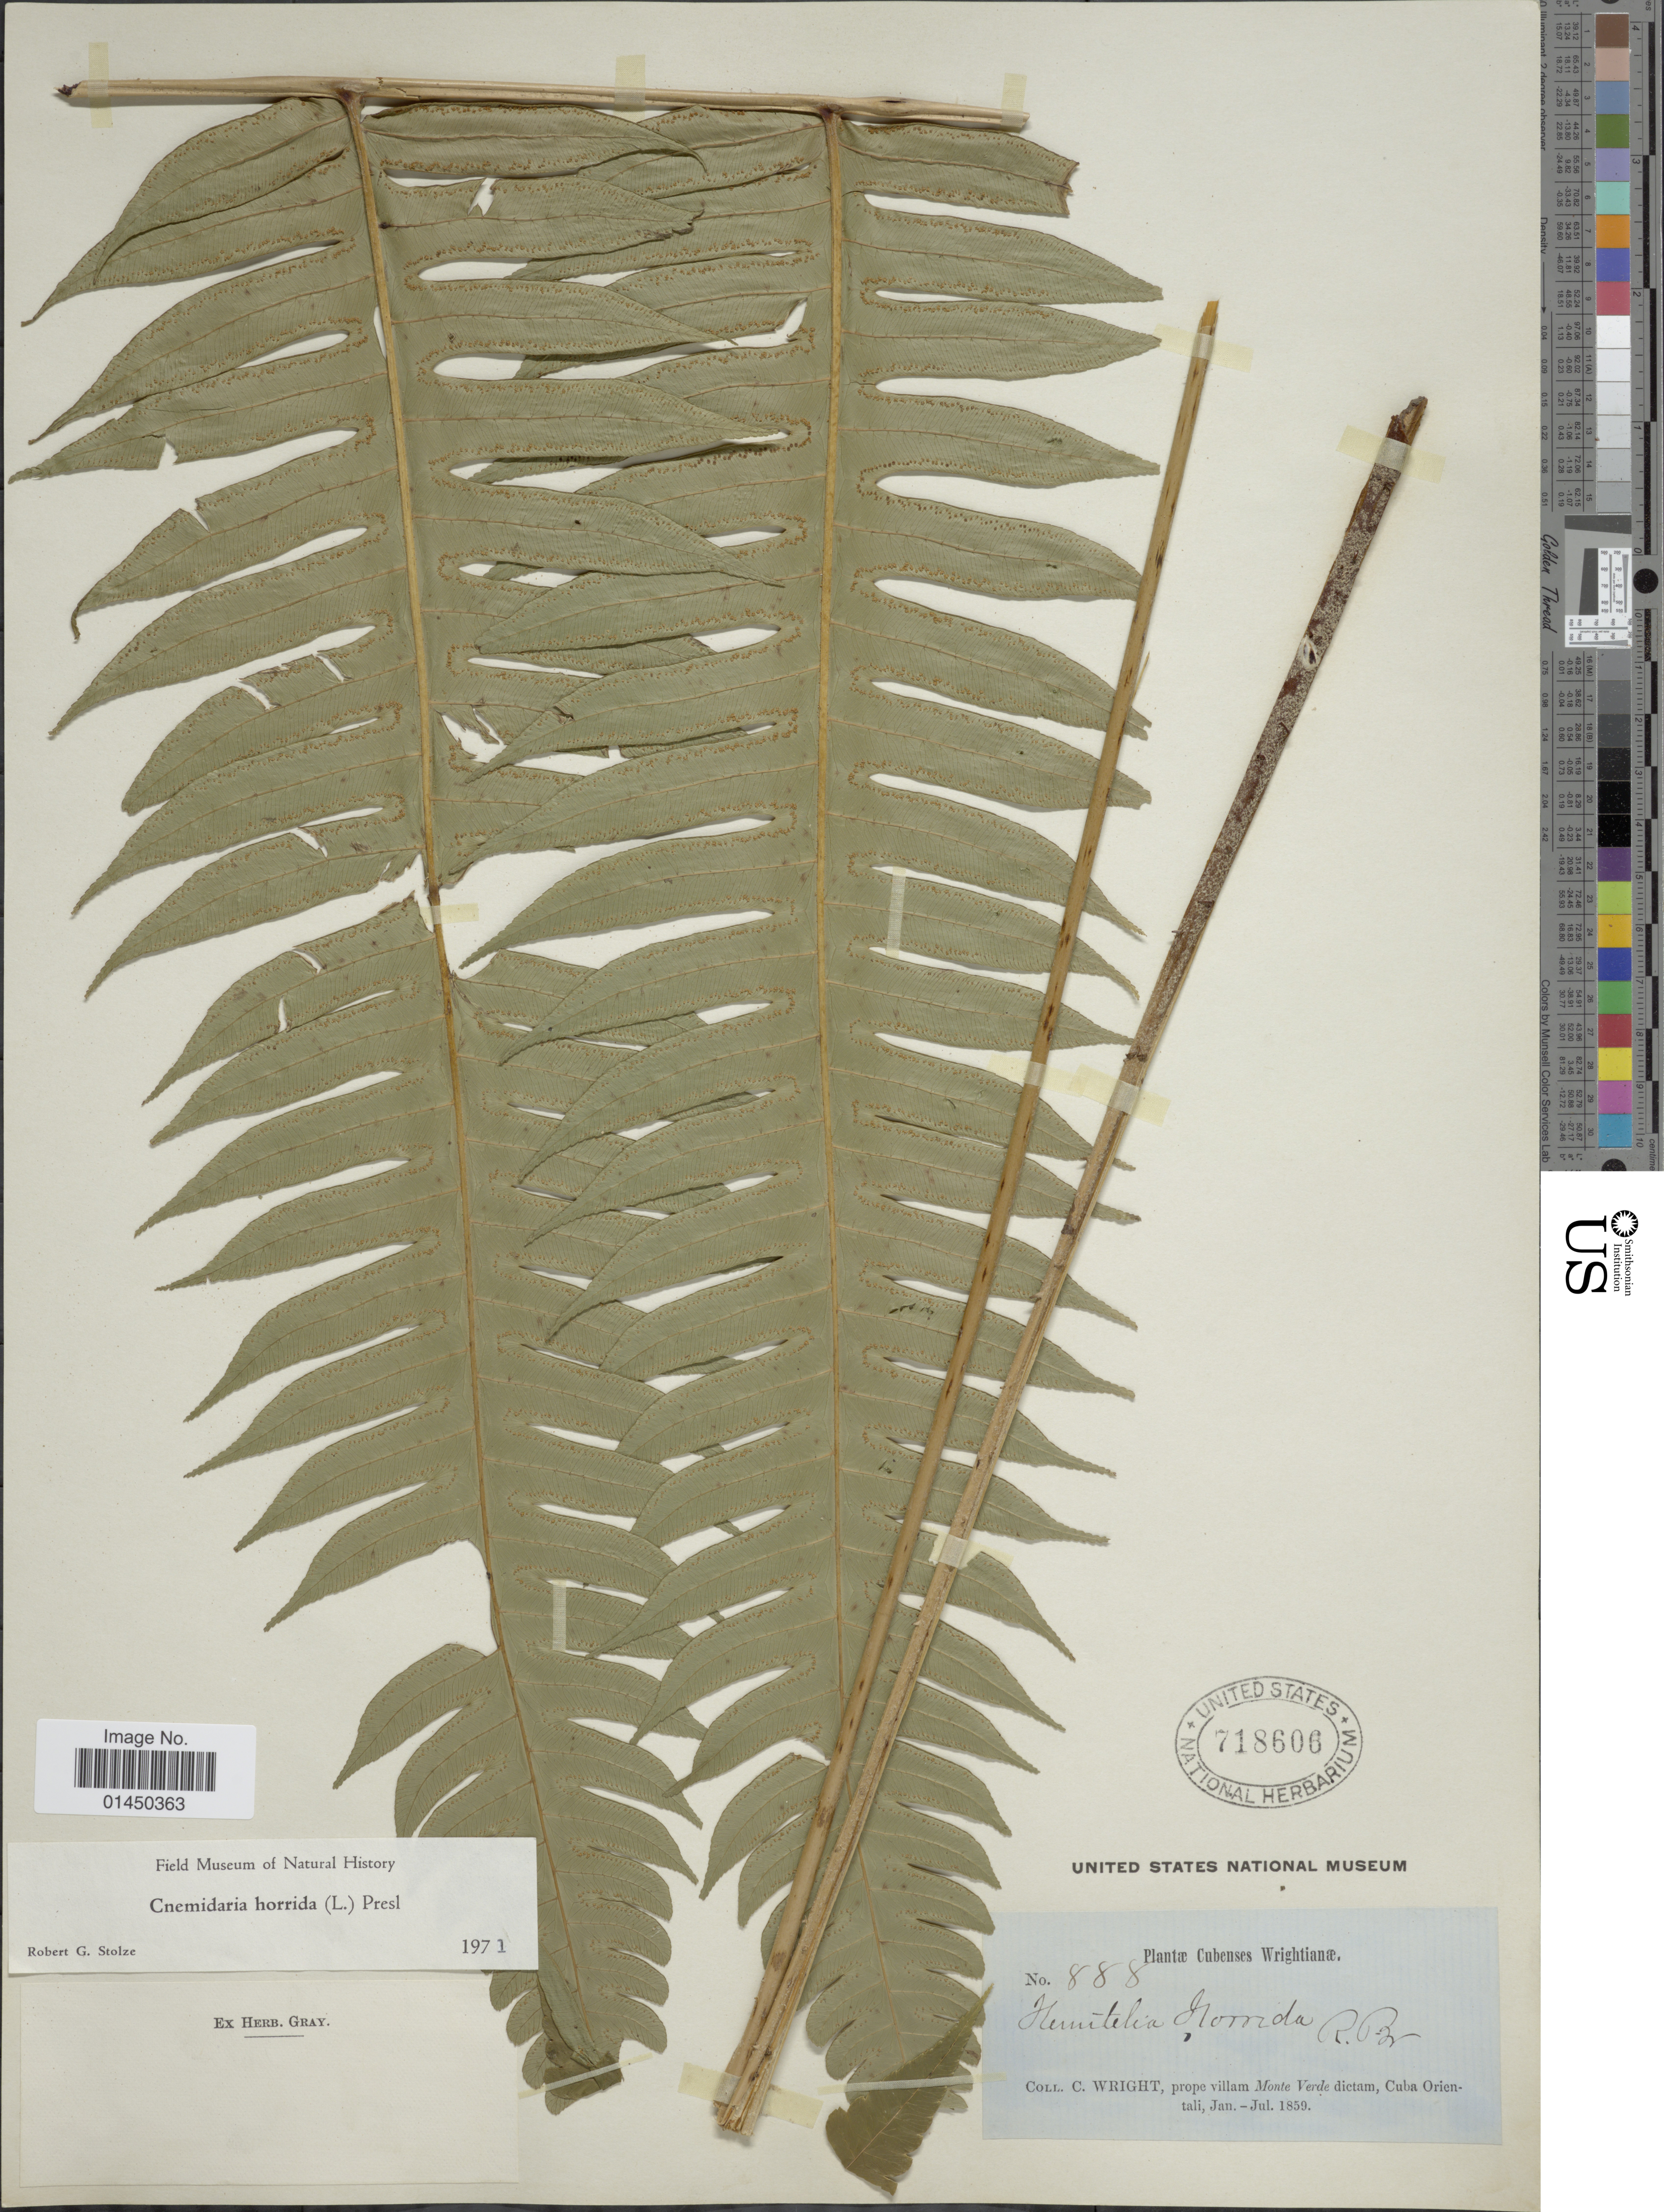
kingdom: Plantae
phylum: Tracheophyta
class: Polypodiopsida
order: Cyatheales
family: Cyatheaceae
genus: Cyathea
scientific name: Cyathea horrida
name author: (L.) Sm.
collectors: C. Wright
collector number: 888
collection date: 1859-01/1859-07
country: Cuba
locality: Cubenses, prope Monte Verde dictam, Cuba Orientali.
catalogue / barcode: US 718606